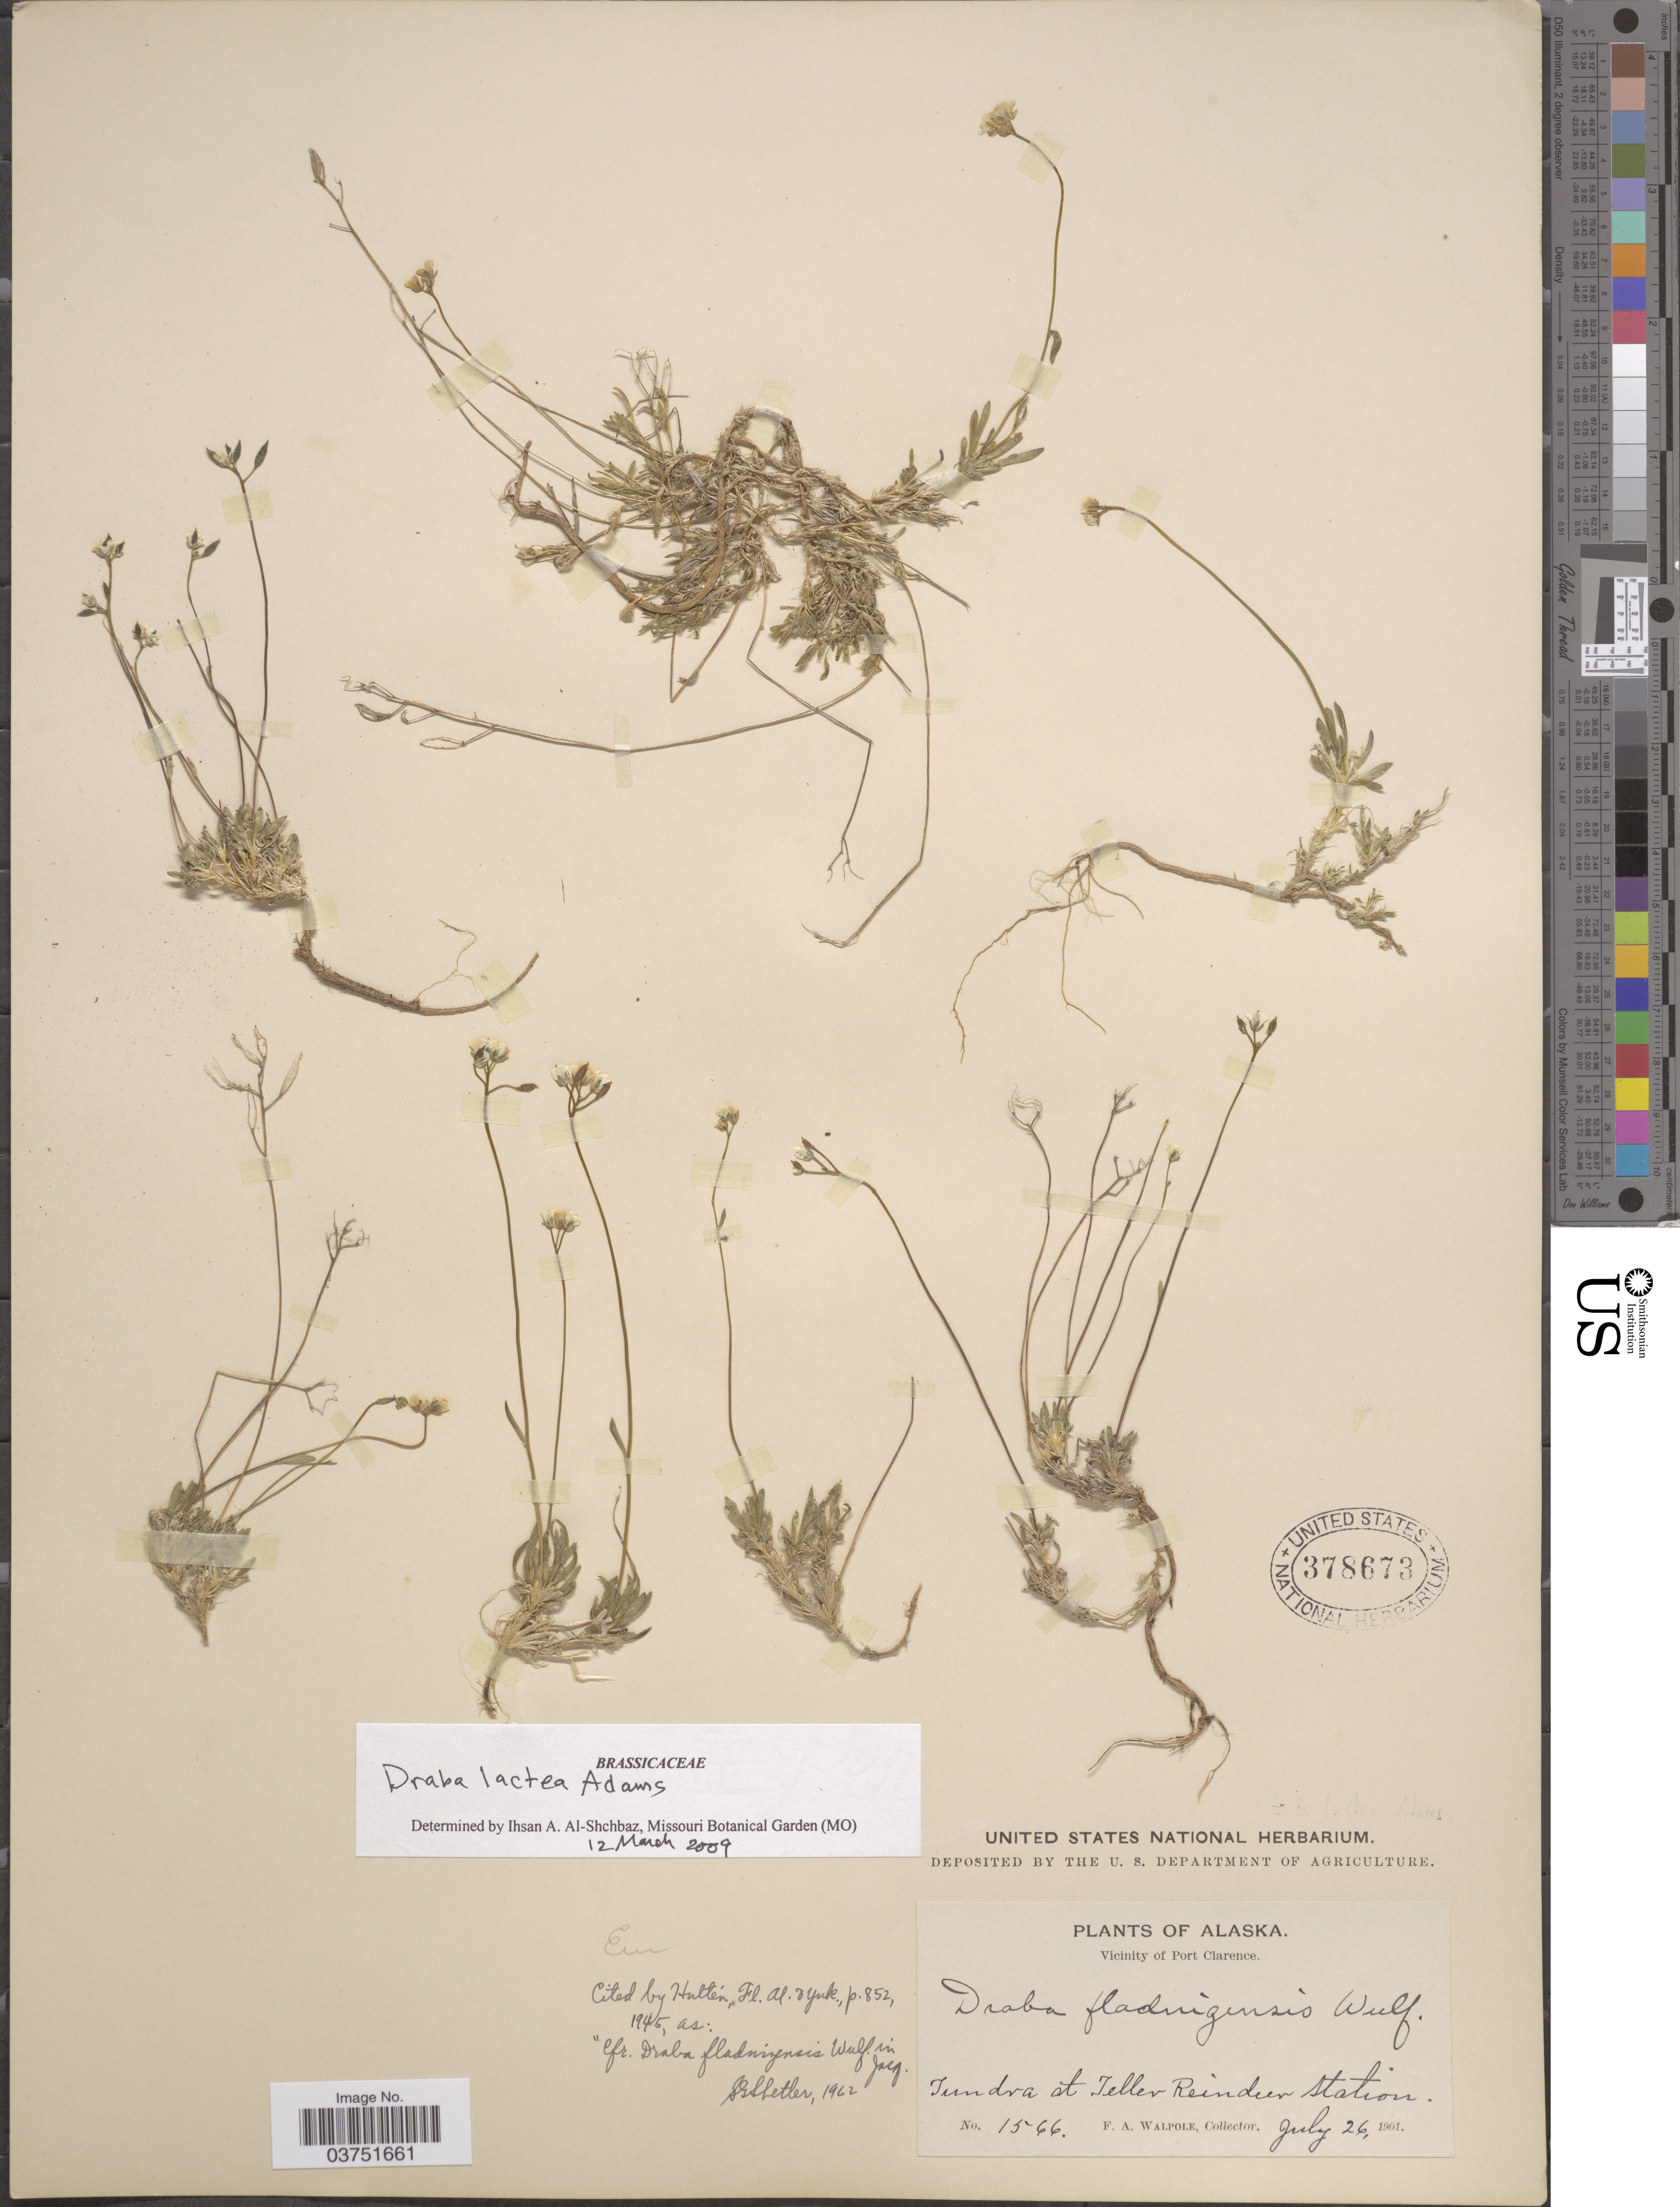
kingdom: Plantae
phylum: Tracheophyta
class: Magnoliopsida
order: Brassicales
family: Brassicaceae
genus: Draba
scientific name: Draba lactea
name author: Adams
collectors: F. Walpole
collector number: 1566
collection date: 1901-07-26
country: United States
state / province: Alaska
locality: Vicinity of Port Clarence. Tundra at Teller Reindeer Station.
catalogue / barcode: US 378673